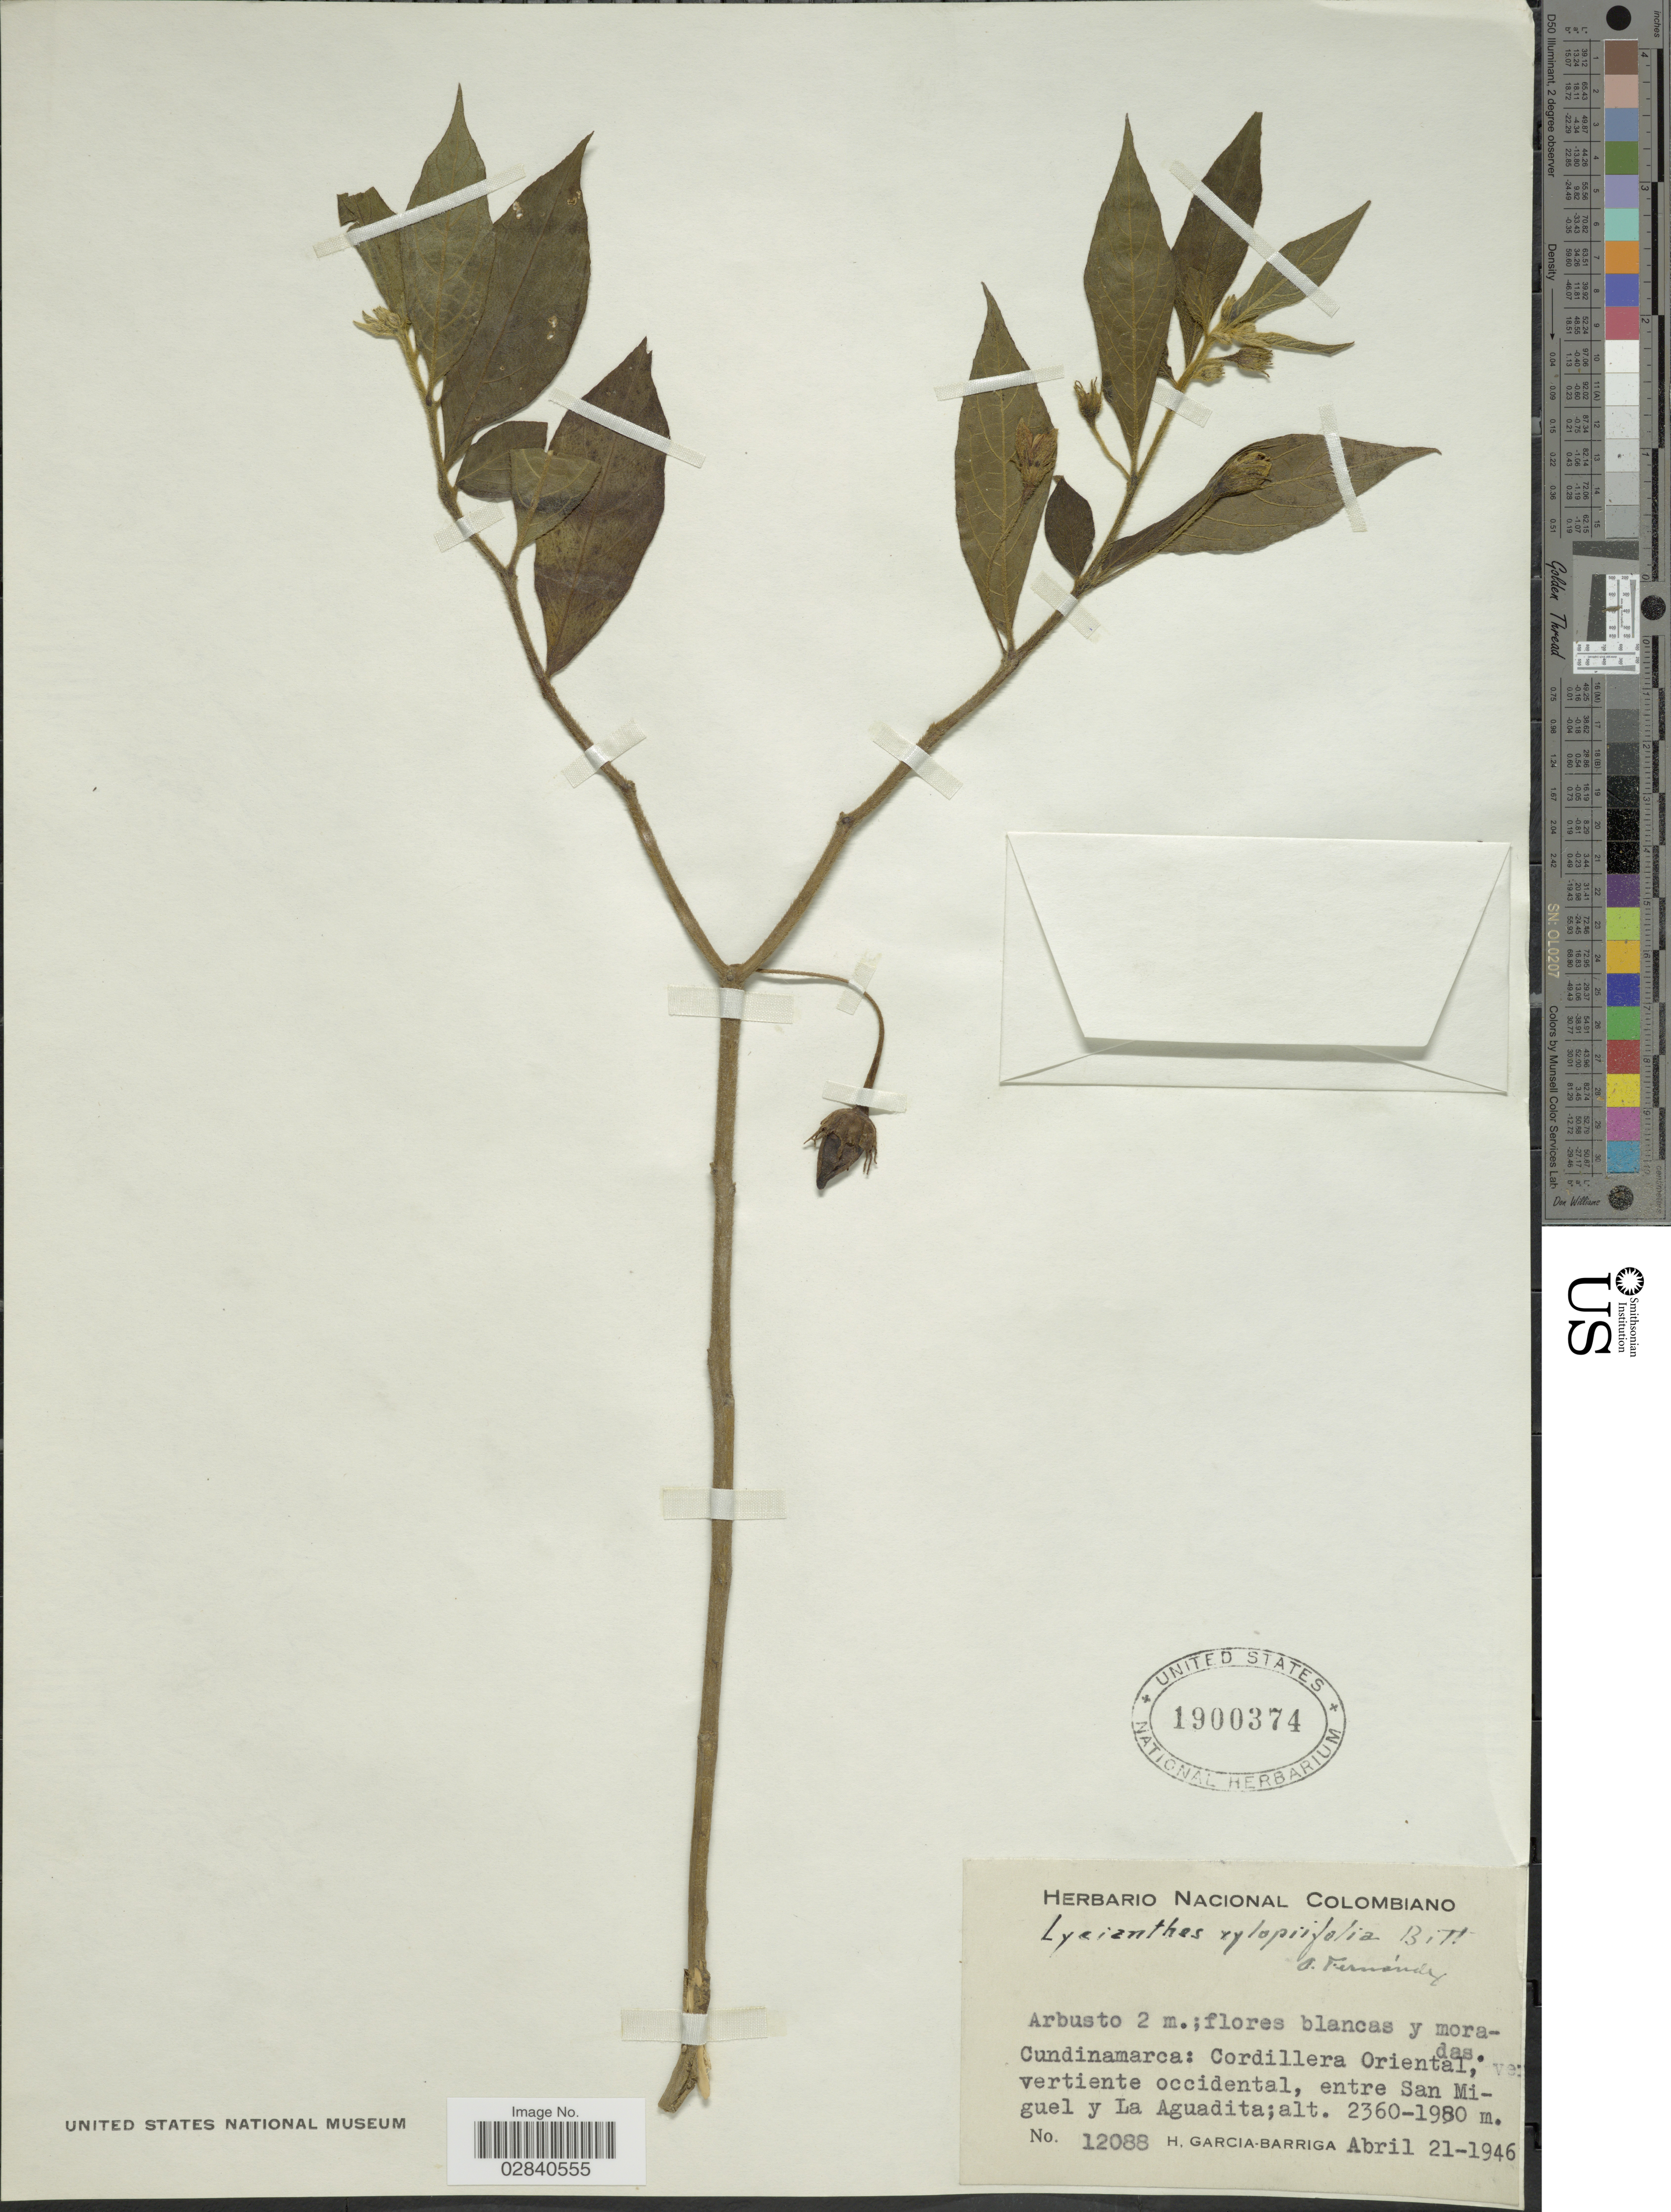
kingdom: Plantae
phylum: Tracheophyta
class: Magnoliopsida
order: Solanales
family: Solanaceae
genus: Lycianthes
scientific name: Lycianthes xylopiifolia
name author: (Dunal) Bitter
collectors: H. García Barriga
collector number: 12088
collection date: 1946-04-21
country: Colombia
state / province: Cundinamarca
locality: Cundinamarca: Cordillera Oriental, vertiente occidental, entre San Miguel y La Aguadita.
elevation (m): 1980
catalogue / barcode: US 1900374